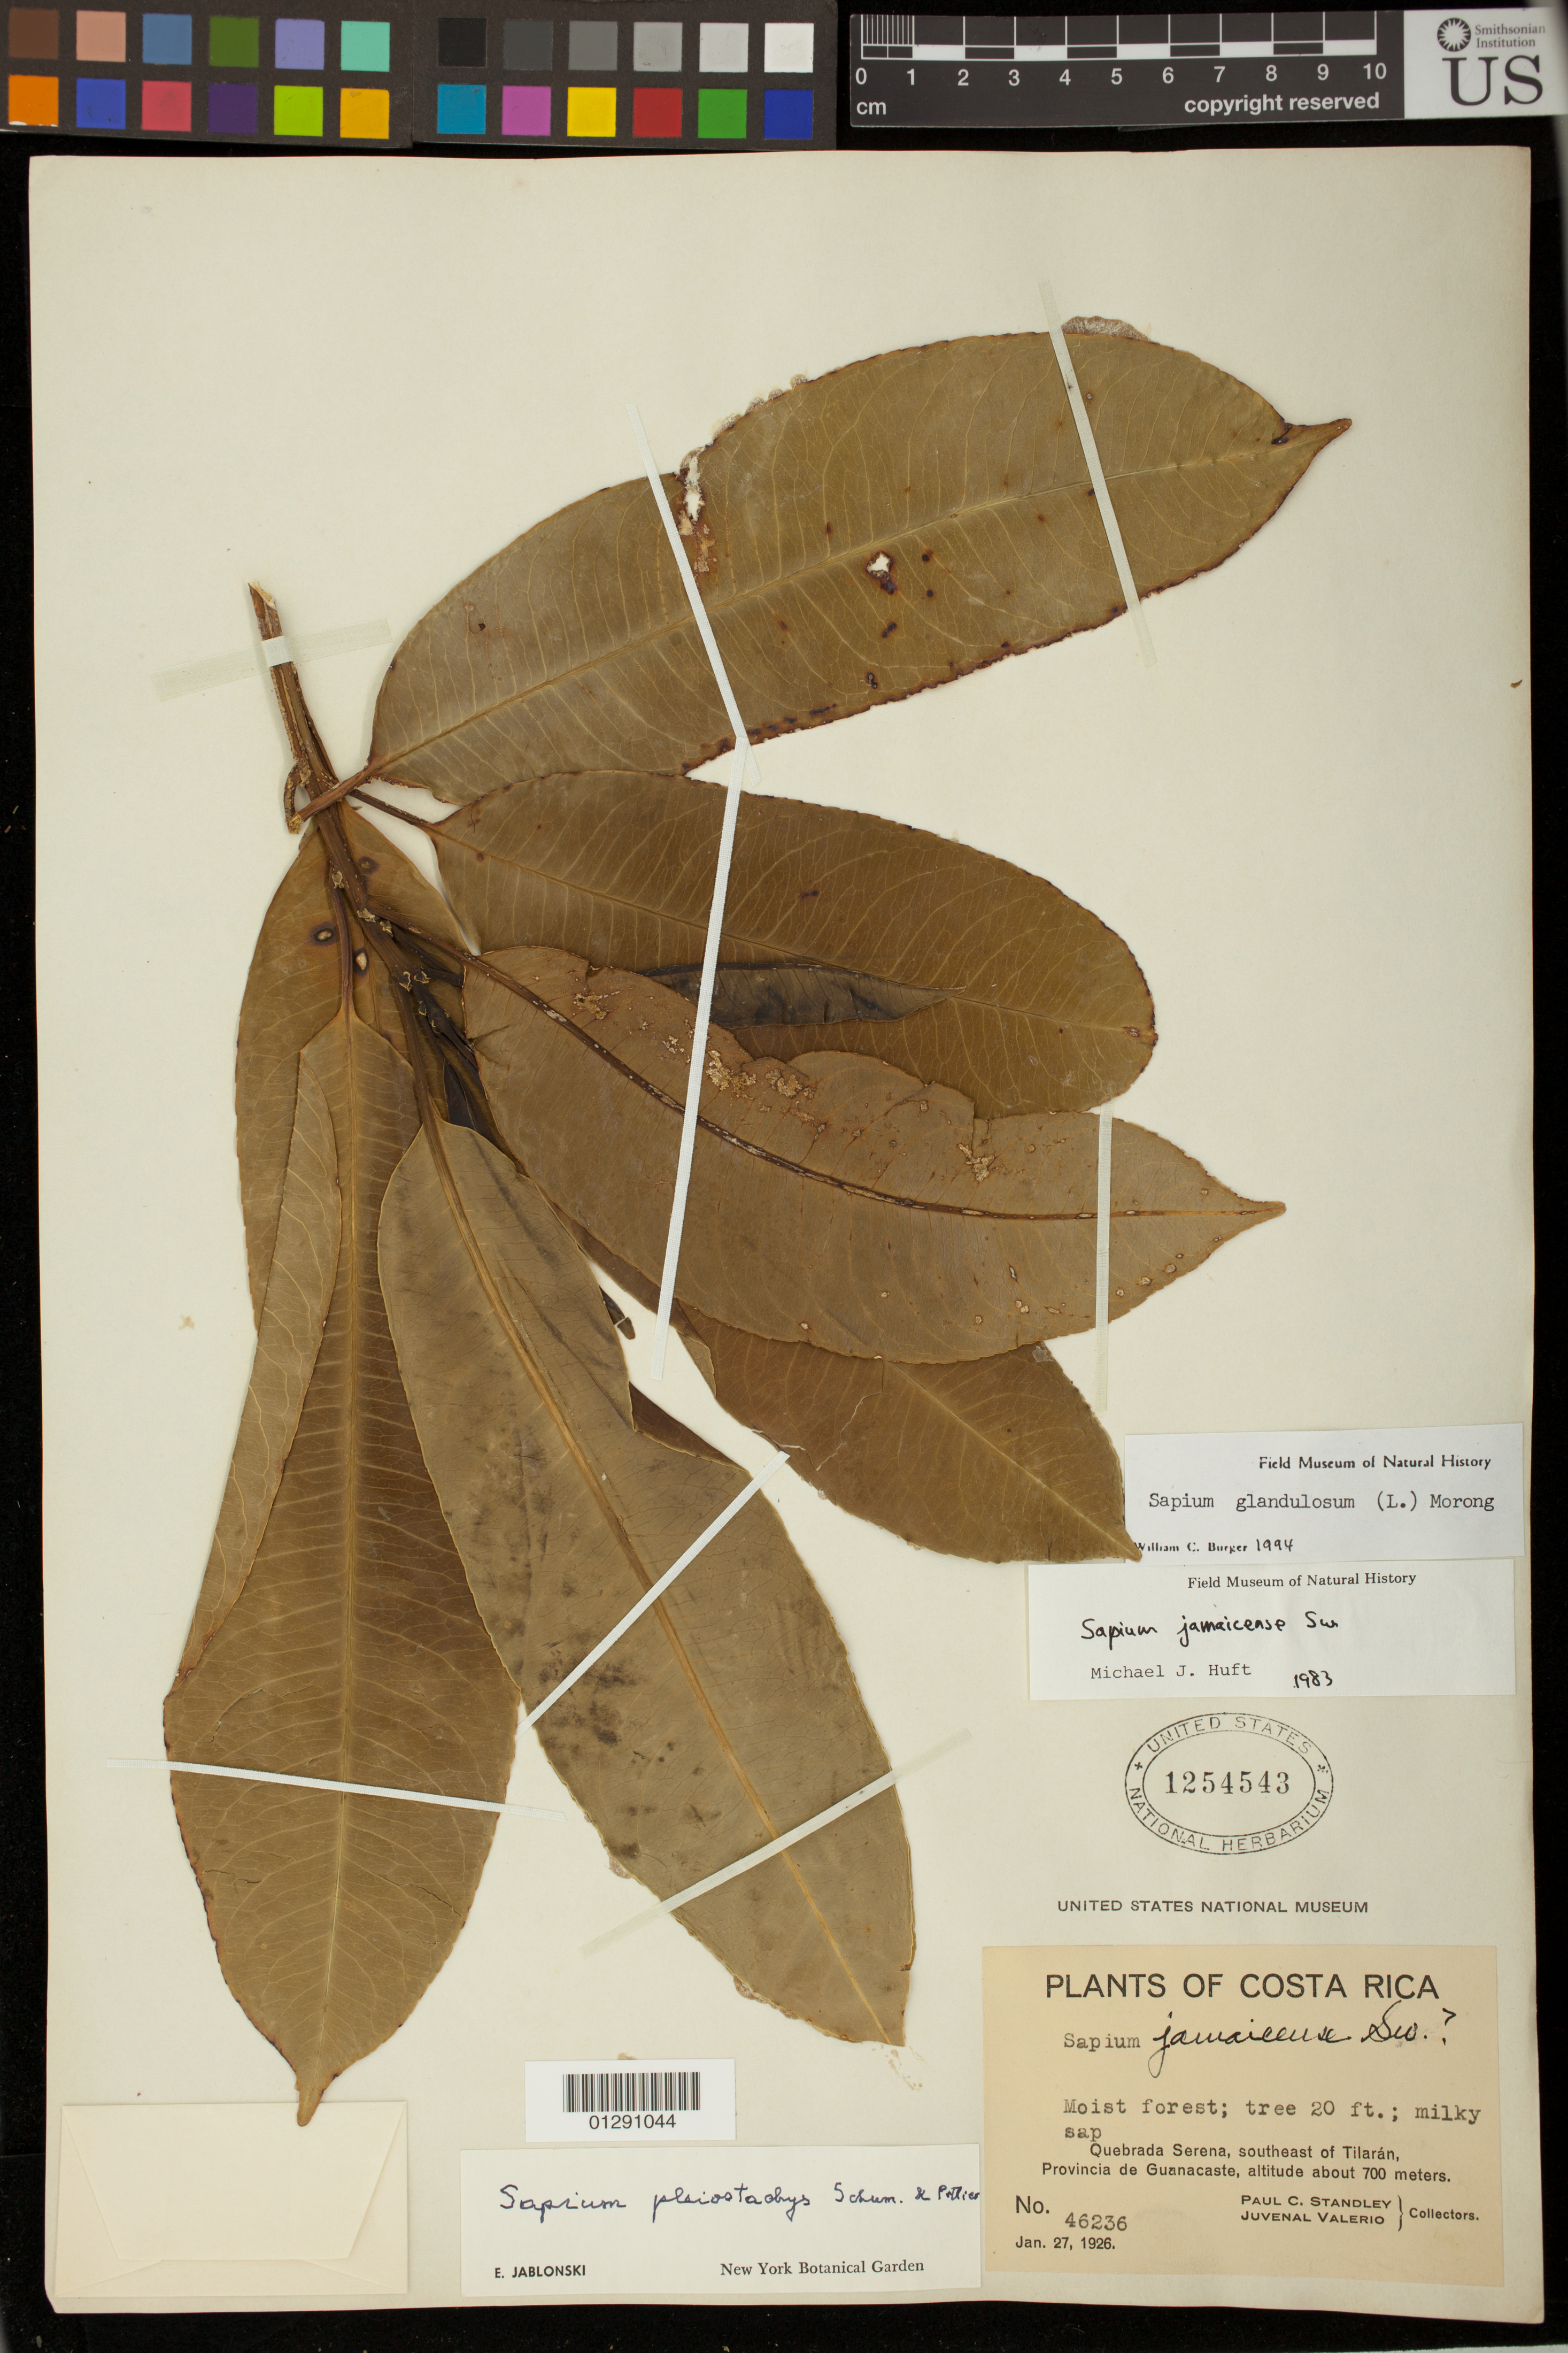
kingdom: Plantae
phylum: Tracheophyta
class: Magnoliopsida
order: Malpighiales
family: Euphorbiaceae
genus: Sapium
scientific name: Sapium glandulosum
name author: (L.) Morong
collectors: P. C. Standley & J. Valerio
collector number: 46236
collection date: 1926-01-27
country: Costa Rica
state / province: Guanacaste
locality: Moist forest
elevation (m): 700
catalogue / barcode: US 1254543